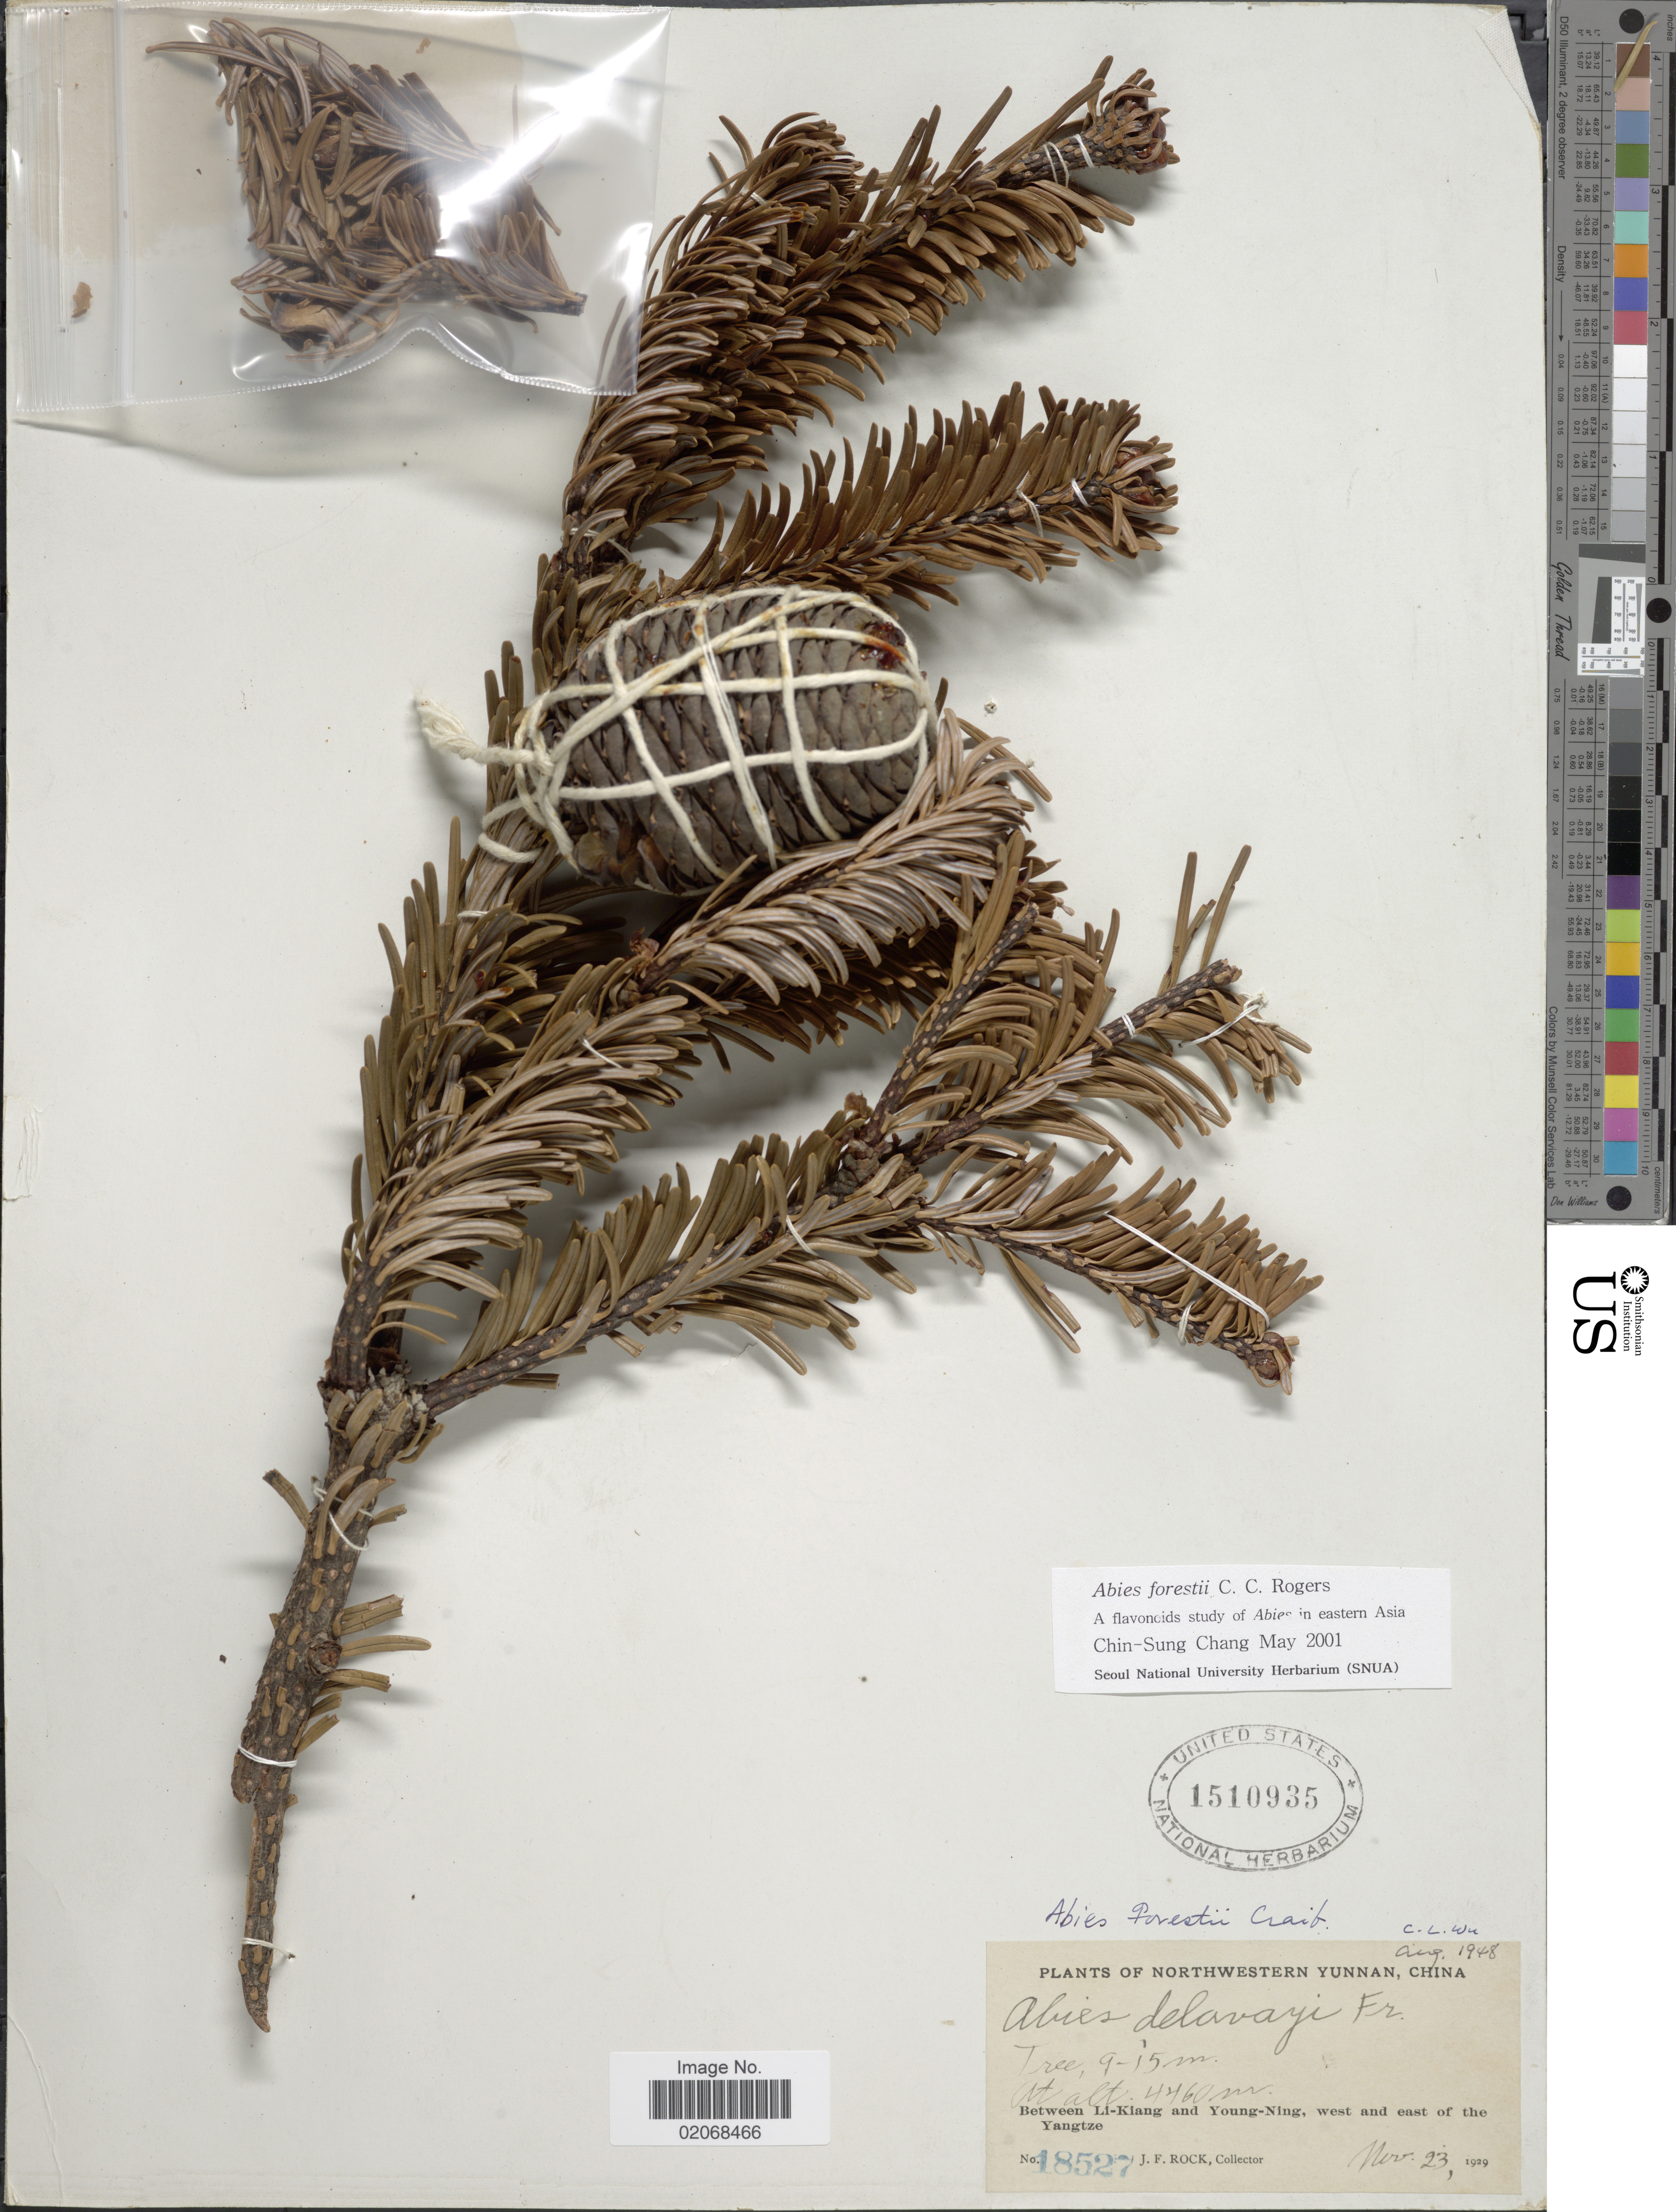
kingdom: Plantae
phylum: Tracheophyta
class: Pinopsida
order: Pinales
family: Pinaceae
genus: Abies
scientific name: Abies forrestii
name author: Coltm.-Rog.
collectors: J. Rock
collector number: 18527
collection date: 1929-11-23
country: China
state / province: Yunnan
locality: Northwestern Yunnan, Between Li-Kiang and Young-Ning, west and east of the Yangtze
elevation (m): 4460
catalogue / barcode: US 1510935